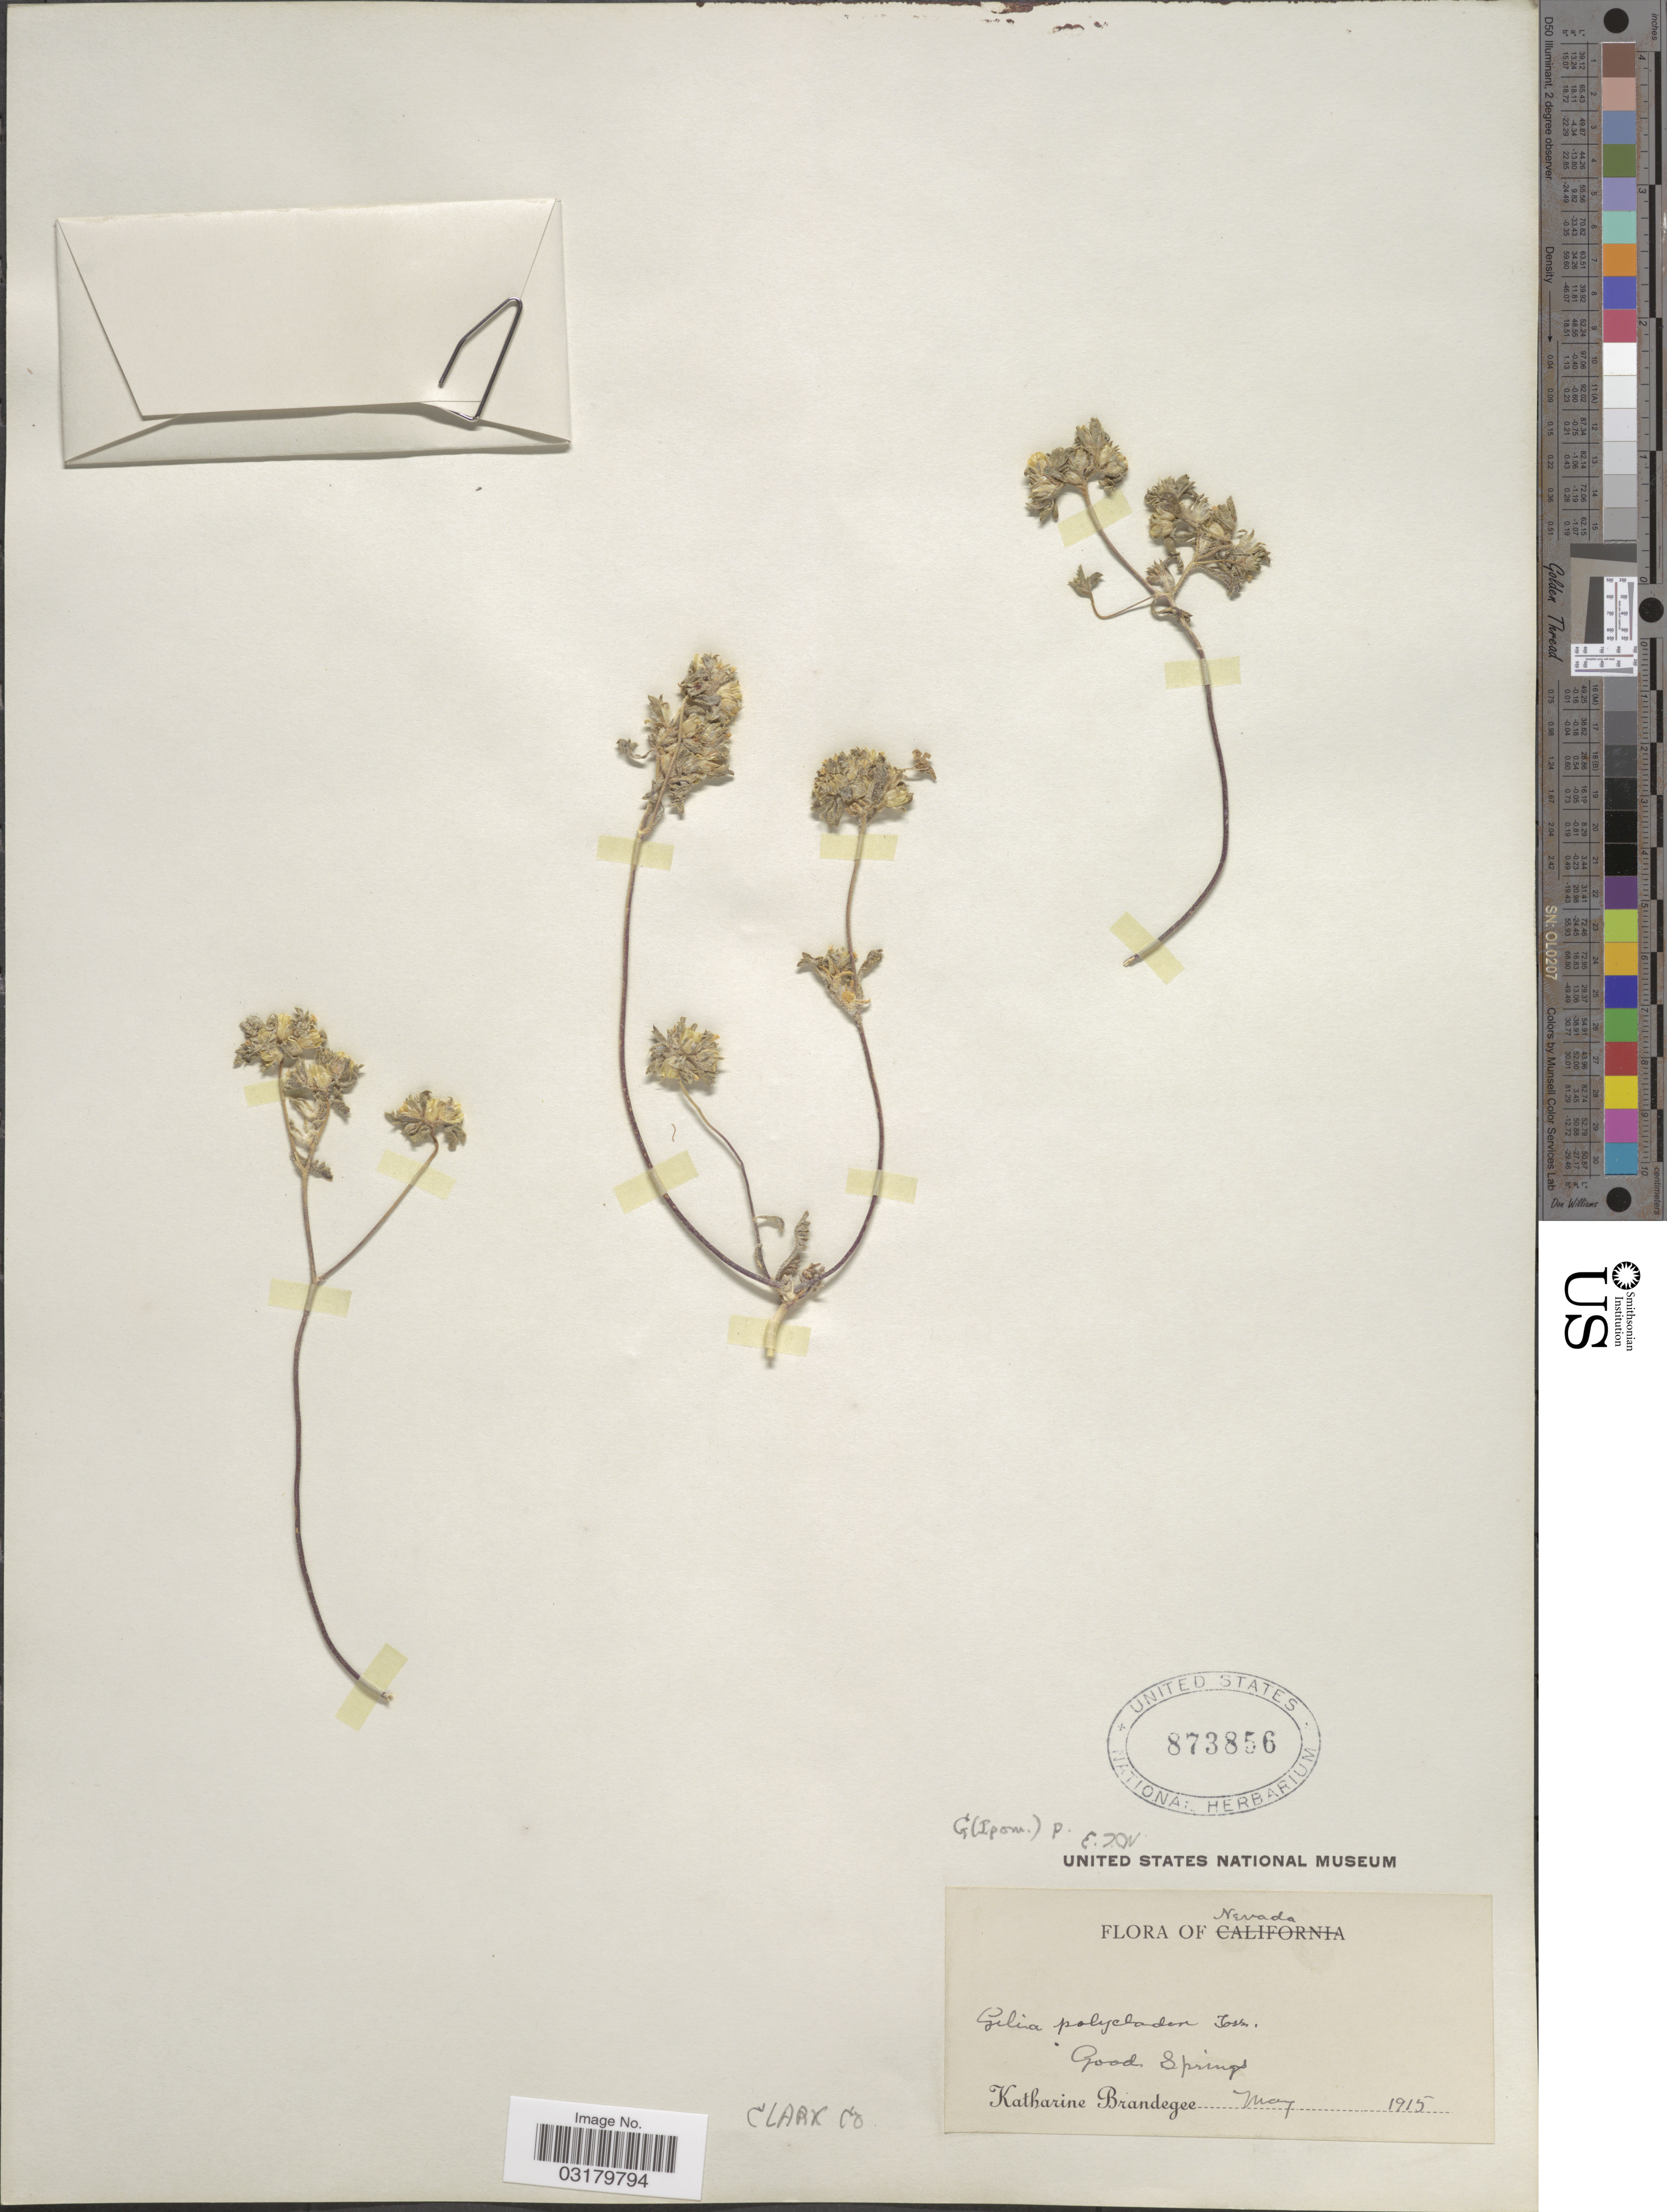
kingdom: Plantae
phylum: Tracheophyta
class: Magnoliopsida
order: Ericales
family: Polemoniaceae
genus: Ipomopsis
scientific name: Ipomopsis polycladon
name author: (Torr.) V.E. Grant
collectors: M. K. Brandegee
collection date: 1915-05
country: United States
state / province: Nevada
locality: Clark Co. Good Springs.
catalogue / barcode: US 873856